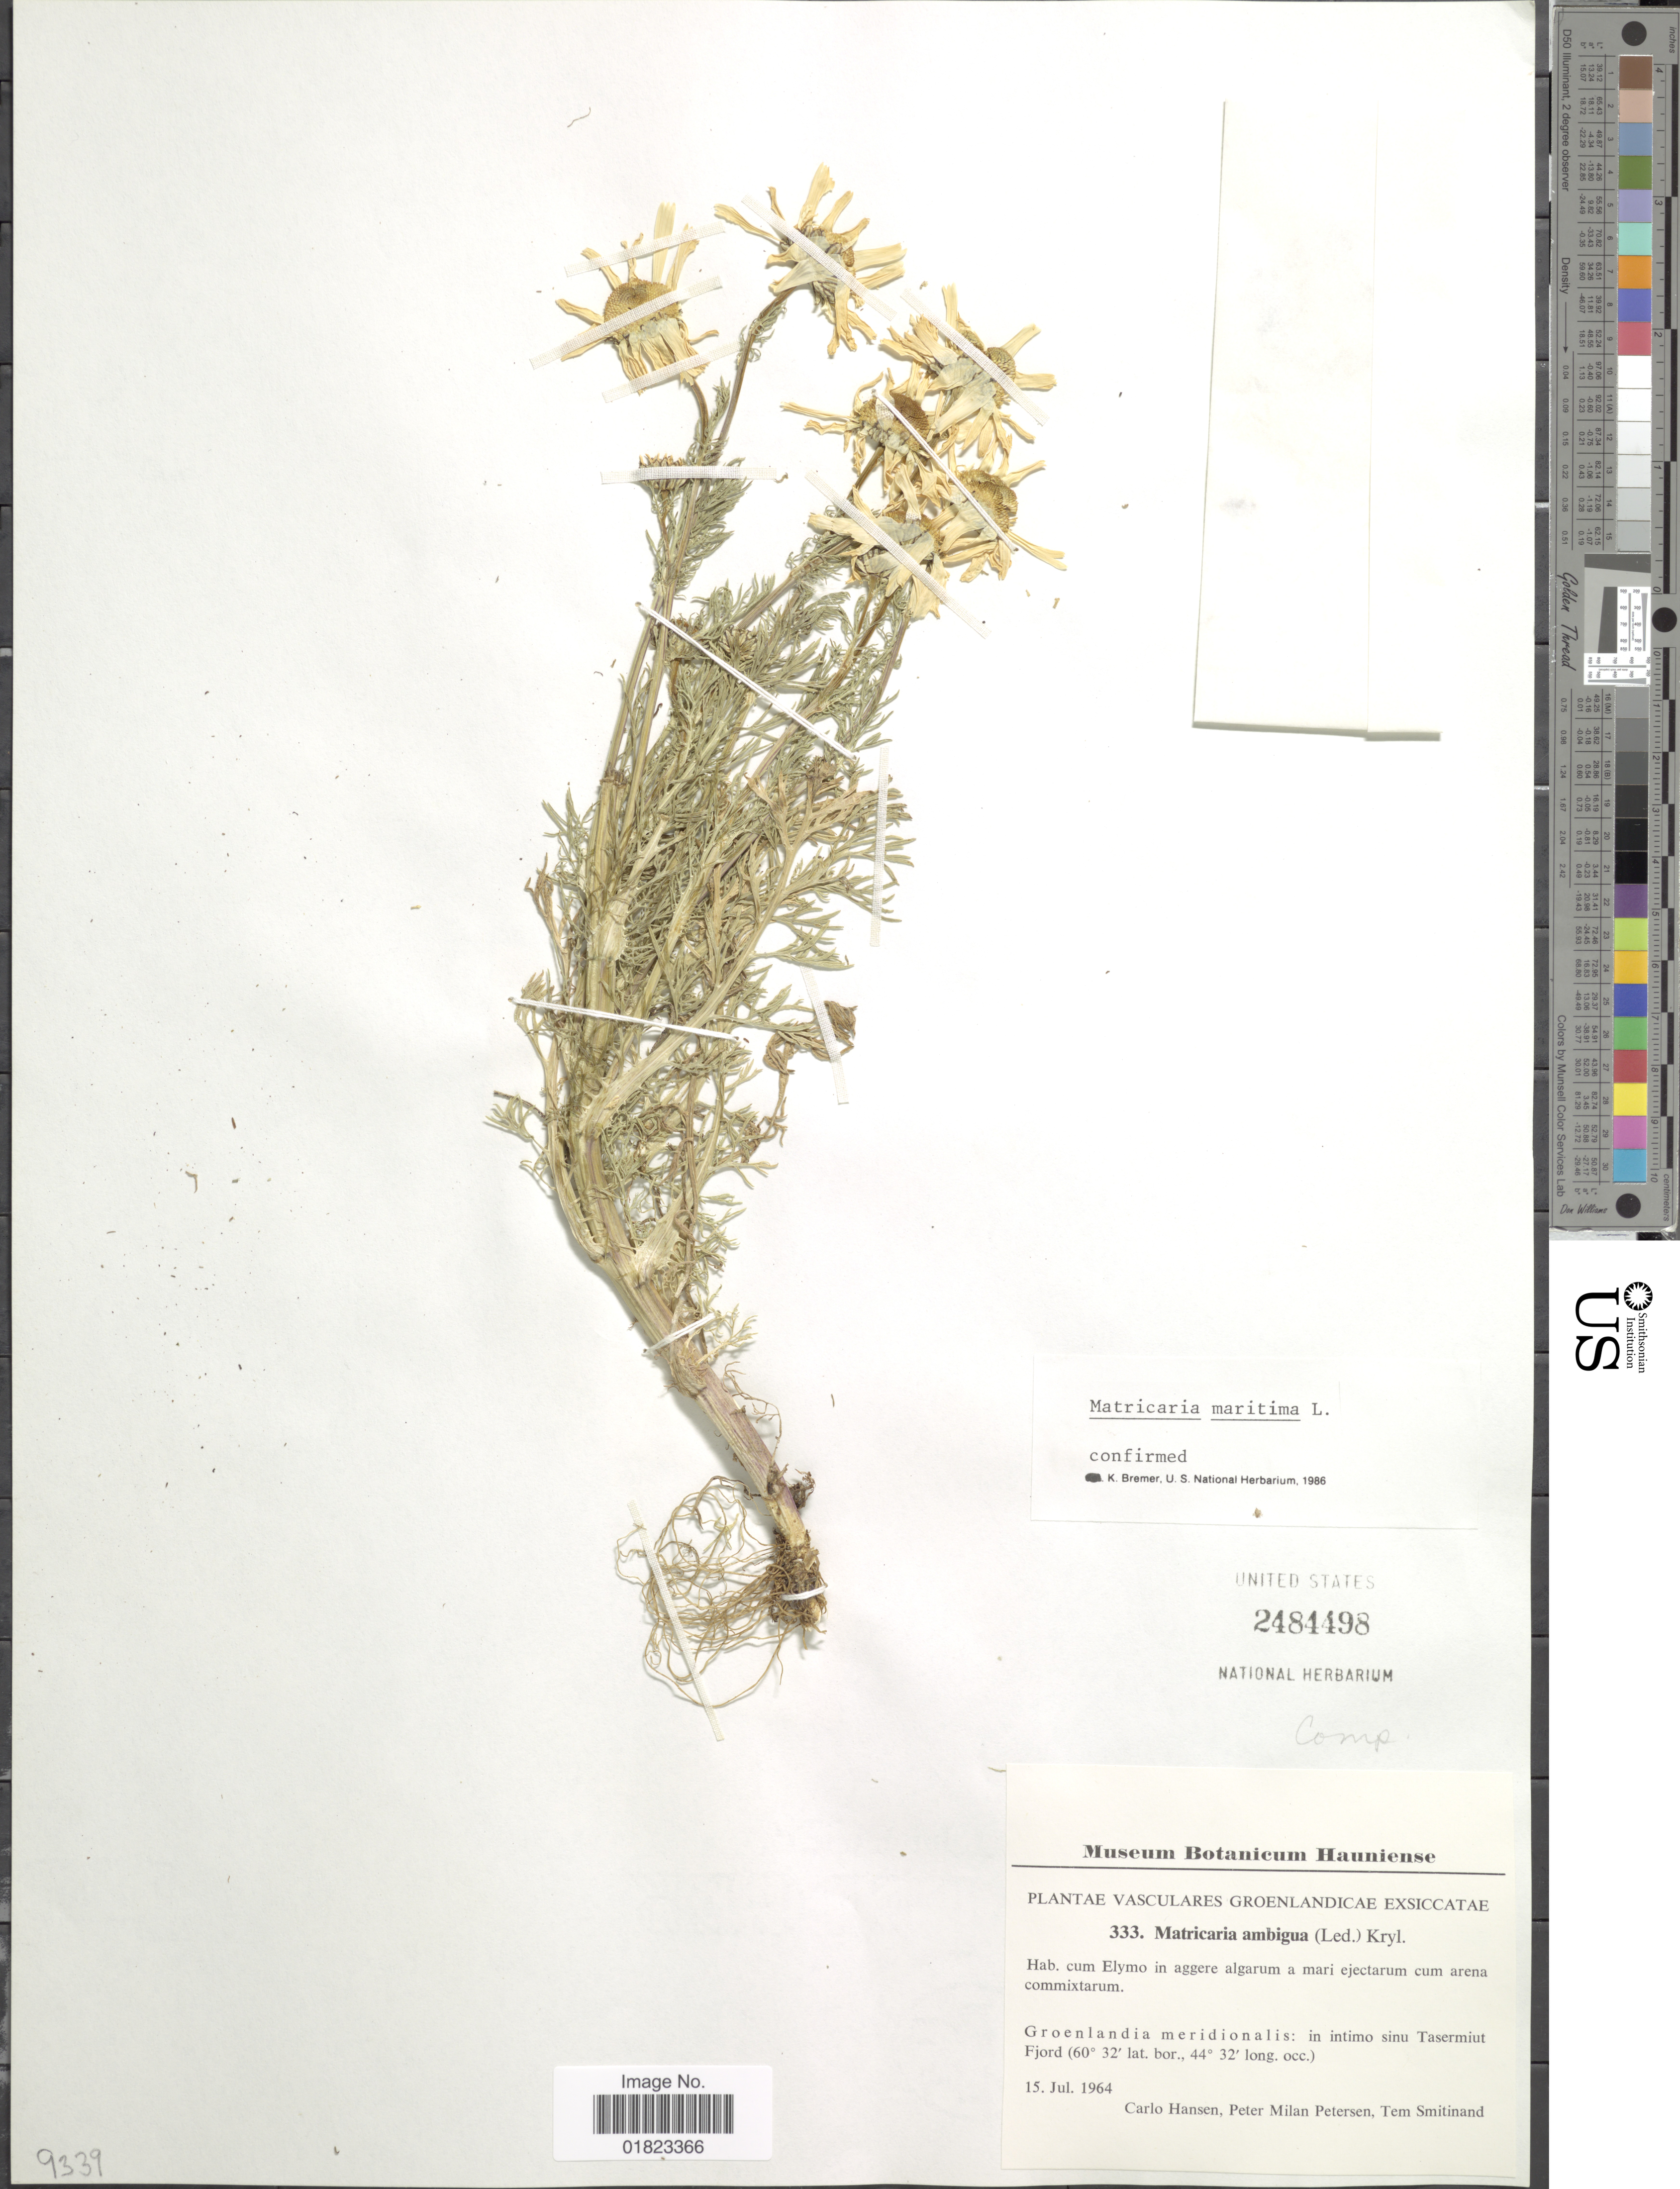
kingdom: Plantae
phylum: Tracheophyta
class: Magnoliopsida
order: Asterales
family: Asteraceae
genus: Tripleurospermum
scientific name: Tripleurospermum maritimum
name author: (L.) W.D.J. Koch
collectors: C. Hansen, P. Petersen & T. Smitinand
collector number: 333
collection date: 1964-07-15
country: Greenland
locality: Groenlandia meriodionalis: in intimo sinu Tasermiut Fjord.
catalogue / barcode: US 2484498